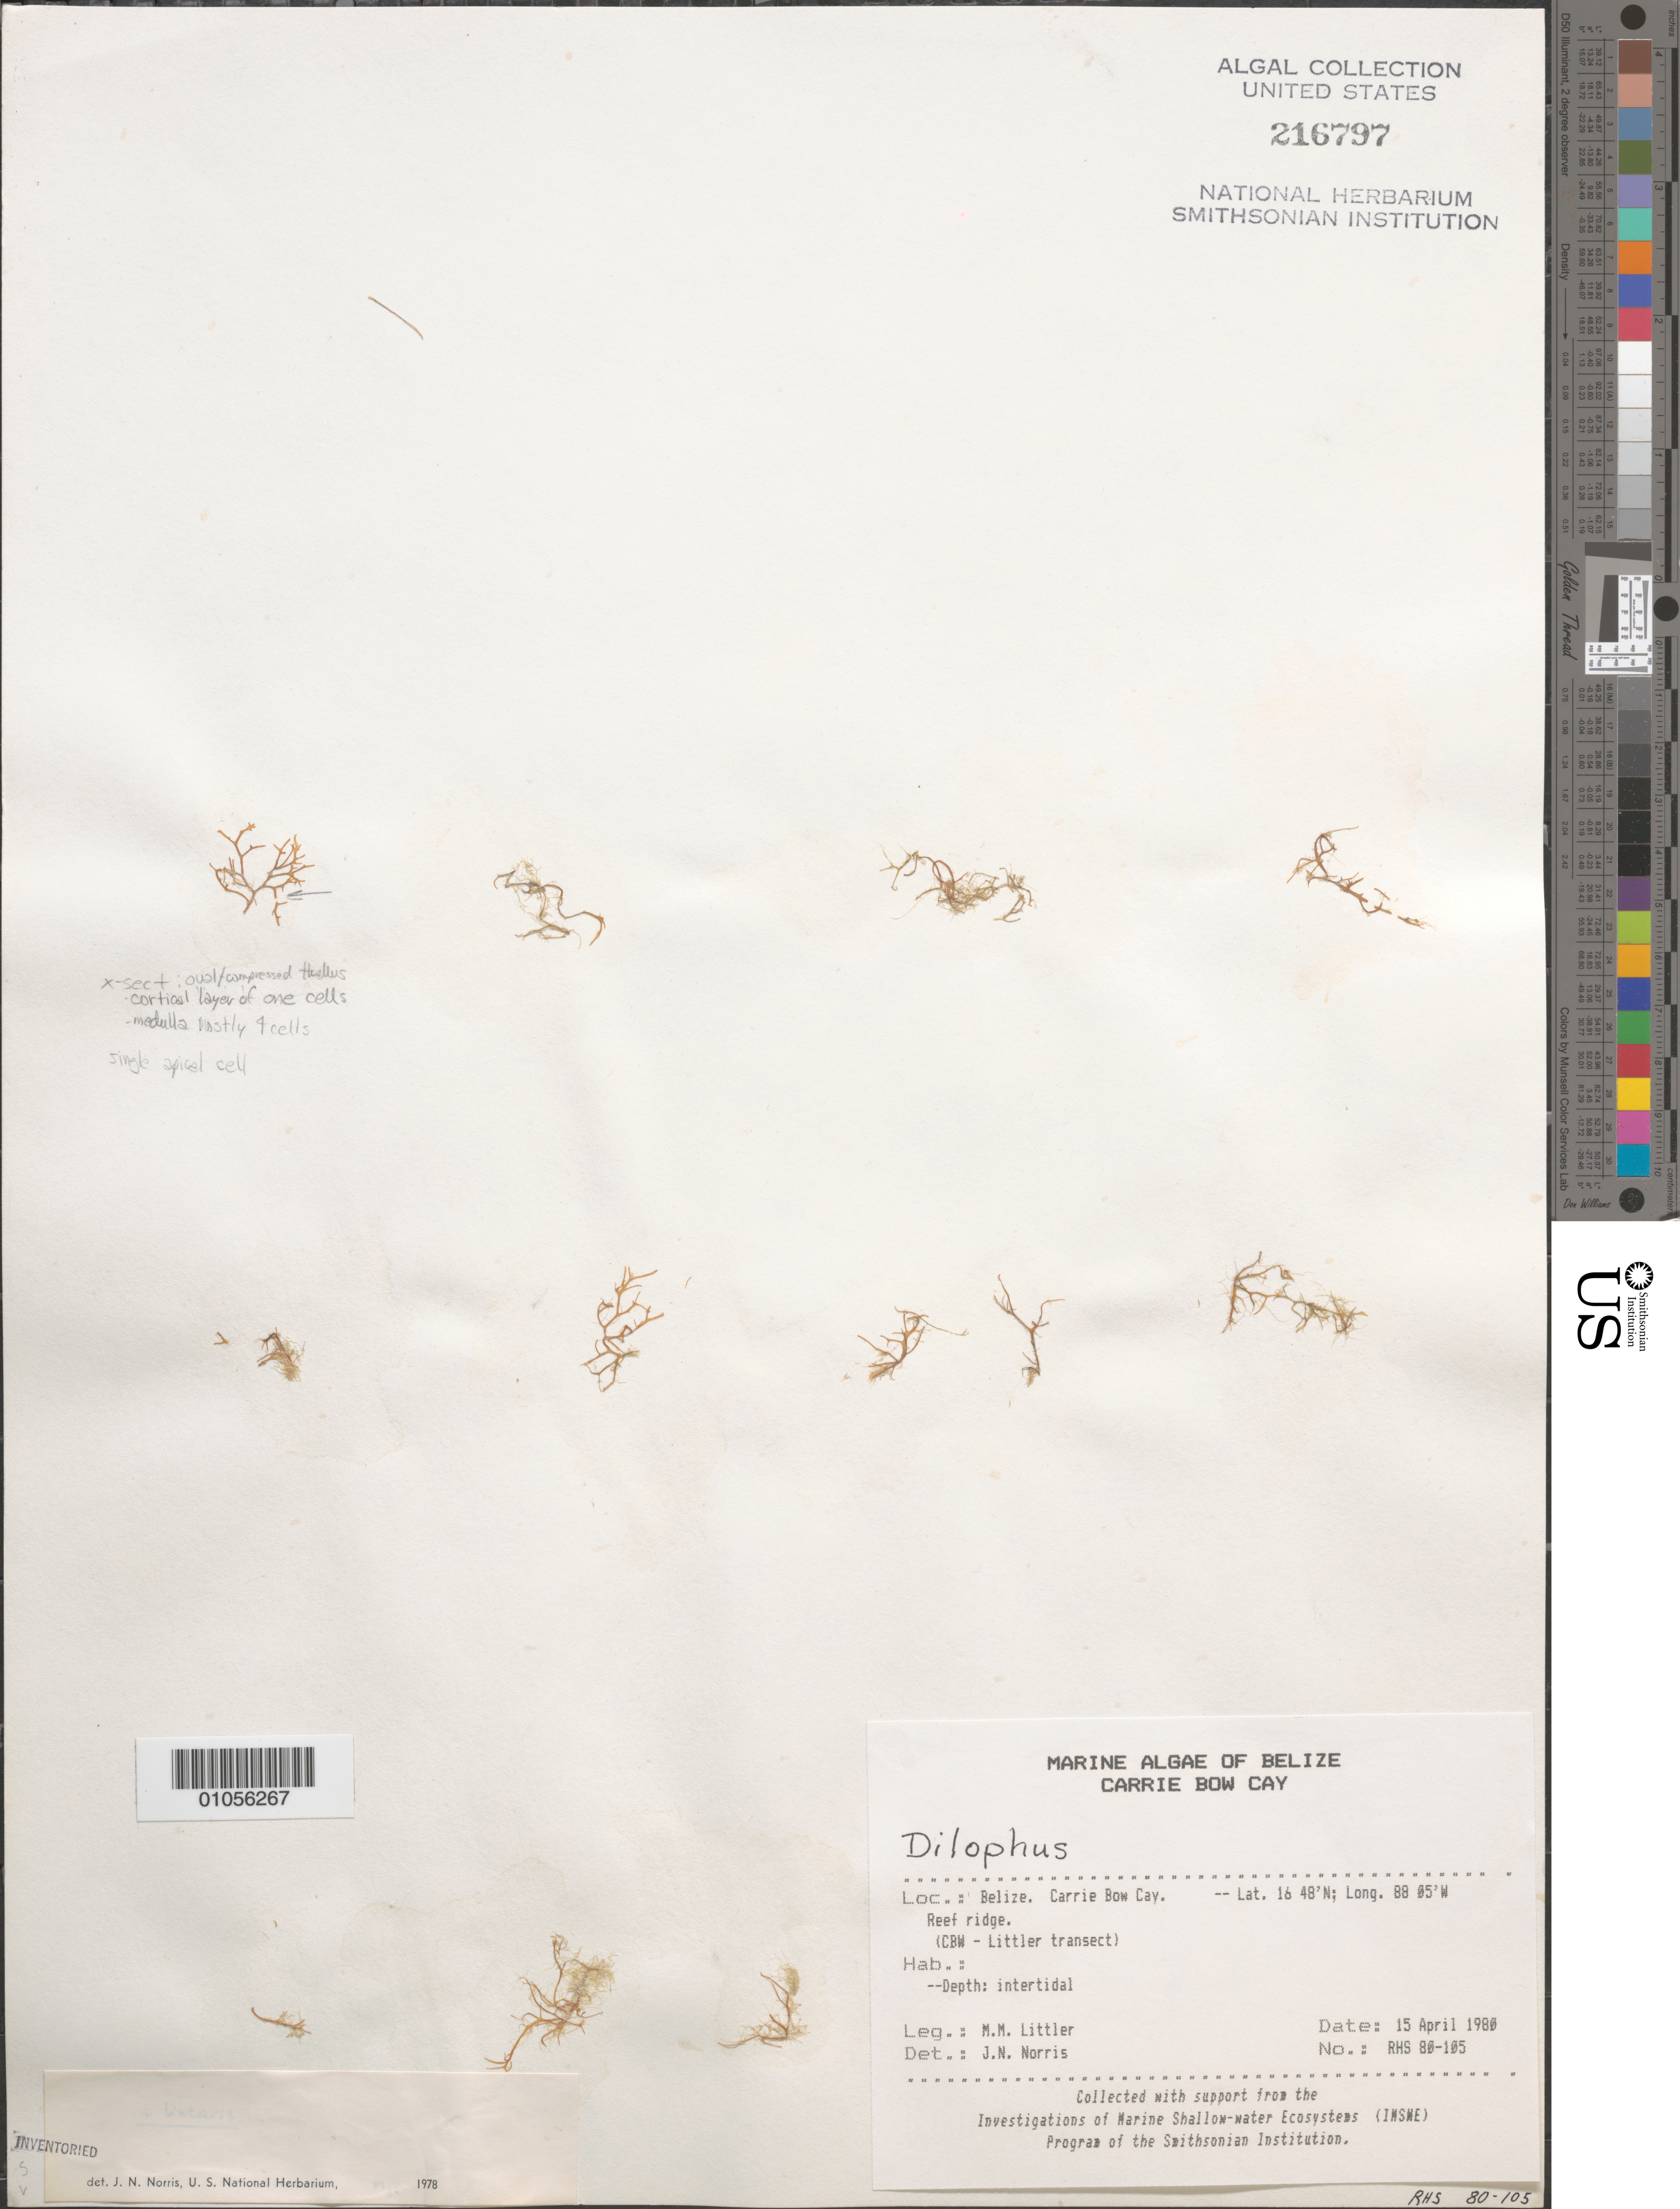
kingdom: Chromista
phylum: Ochrophyta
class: Phaeophyceae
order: Dictyotales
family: Dictyotaceae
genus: Dictyota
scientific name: Dictyota sp.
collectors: M. M. Littler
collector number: RHS 80-105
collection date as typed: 15 Apr 1980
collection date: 1980-04-15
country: Belize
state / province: Stann Creek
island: Carrie Bow Cay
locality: Reef ridge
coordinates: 16 48'N, 88 05'W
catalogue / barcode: US 216797